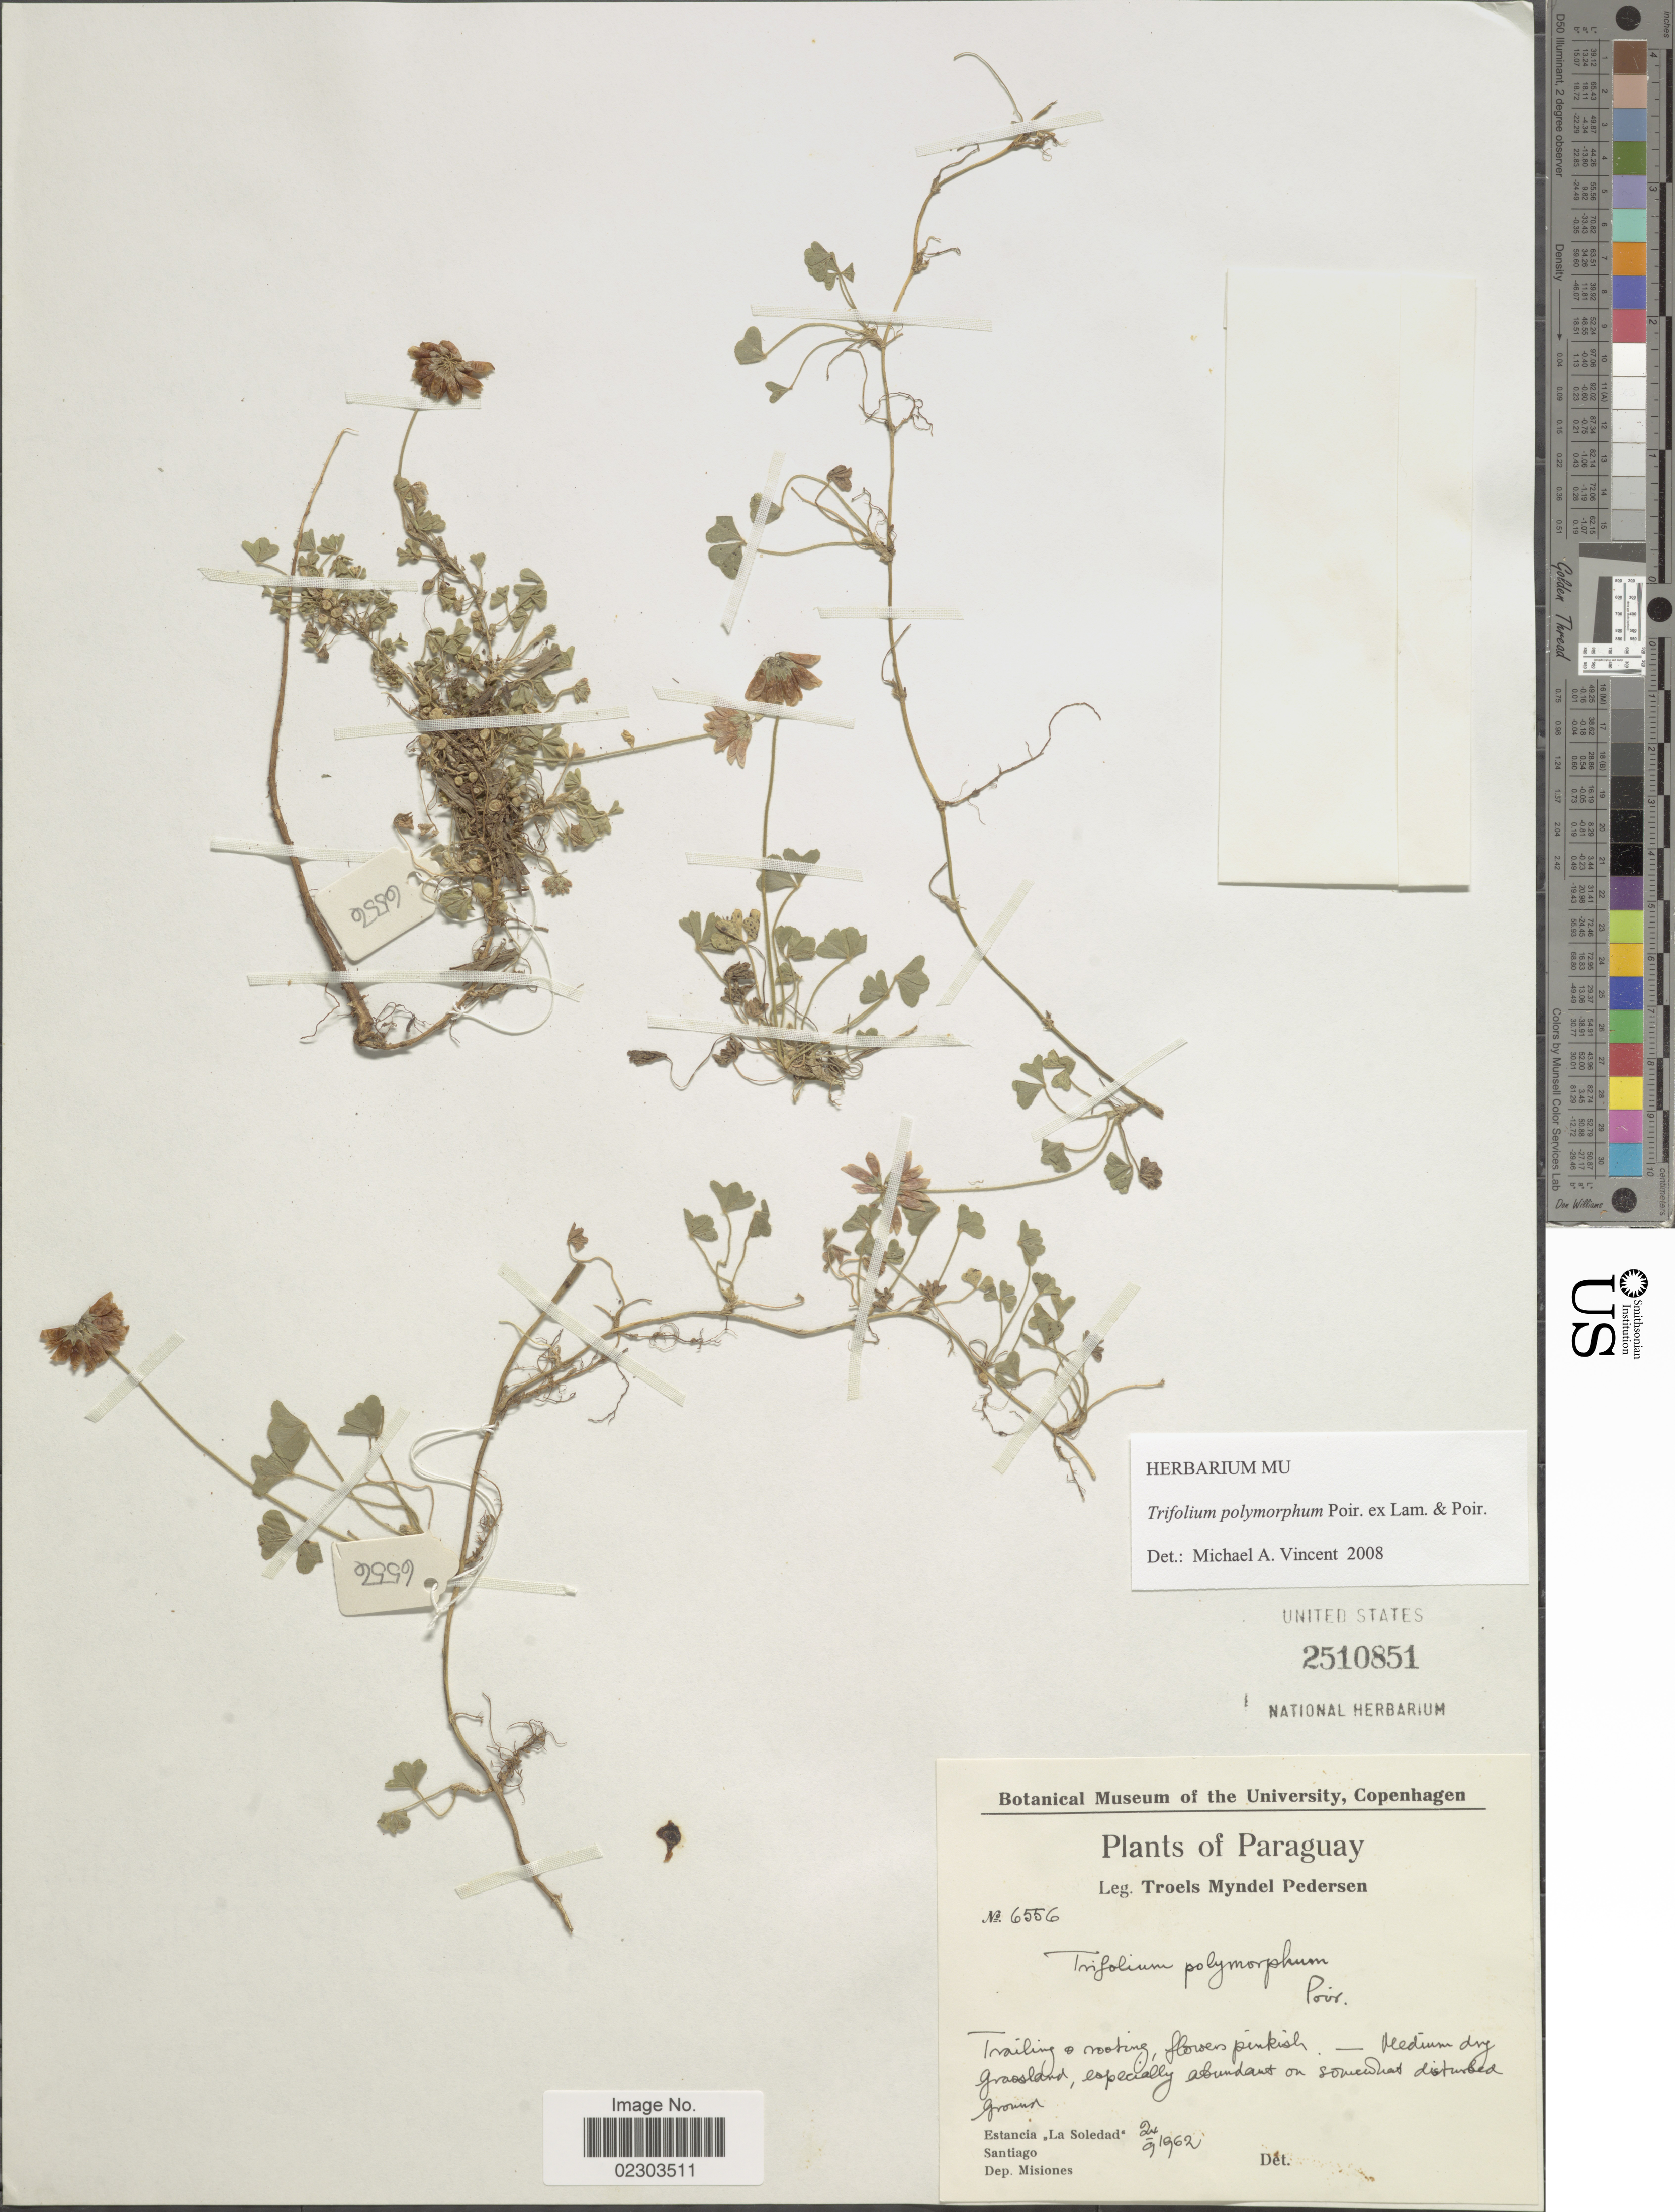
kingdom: Plantae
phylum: Tracheophyta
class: Magnoliopsida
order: Fabales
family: Fabaceae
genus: Trifolium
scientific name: Trifolium polymorphum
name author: Poir.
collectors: T. Pederson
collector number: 6556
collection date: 1962-09-02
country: Paraguay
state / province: Misiones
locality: Estancia La Soledad, Santiago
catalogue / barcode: US 2510851